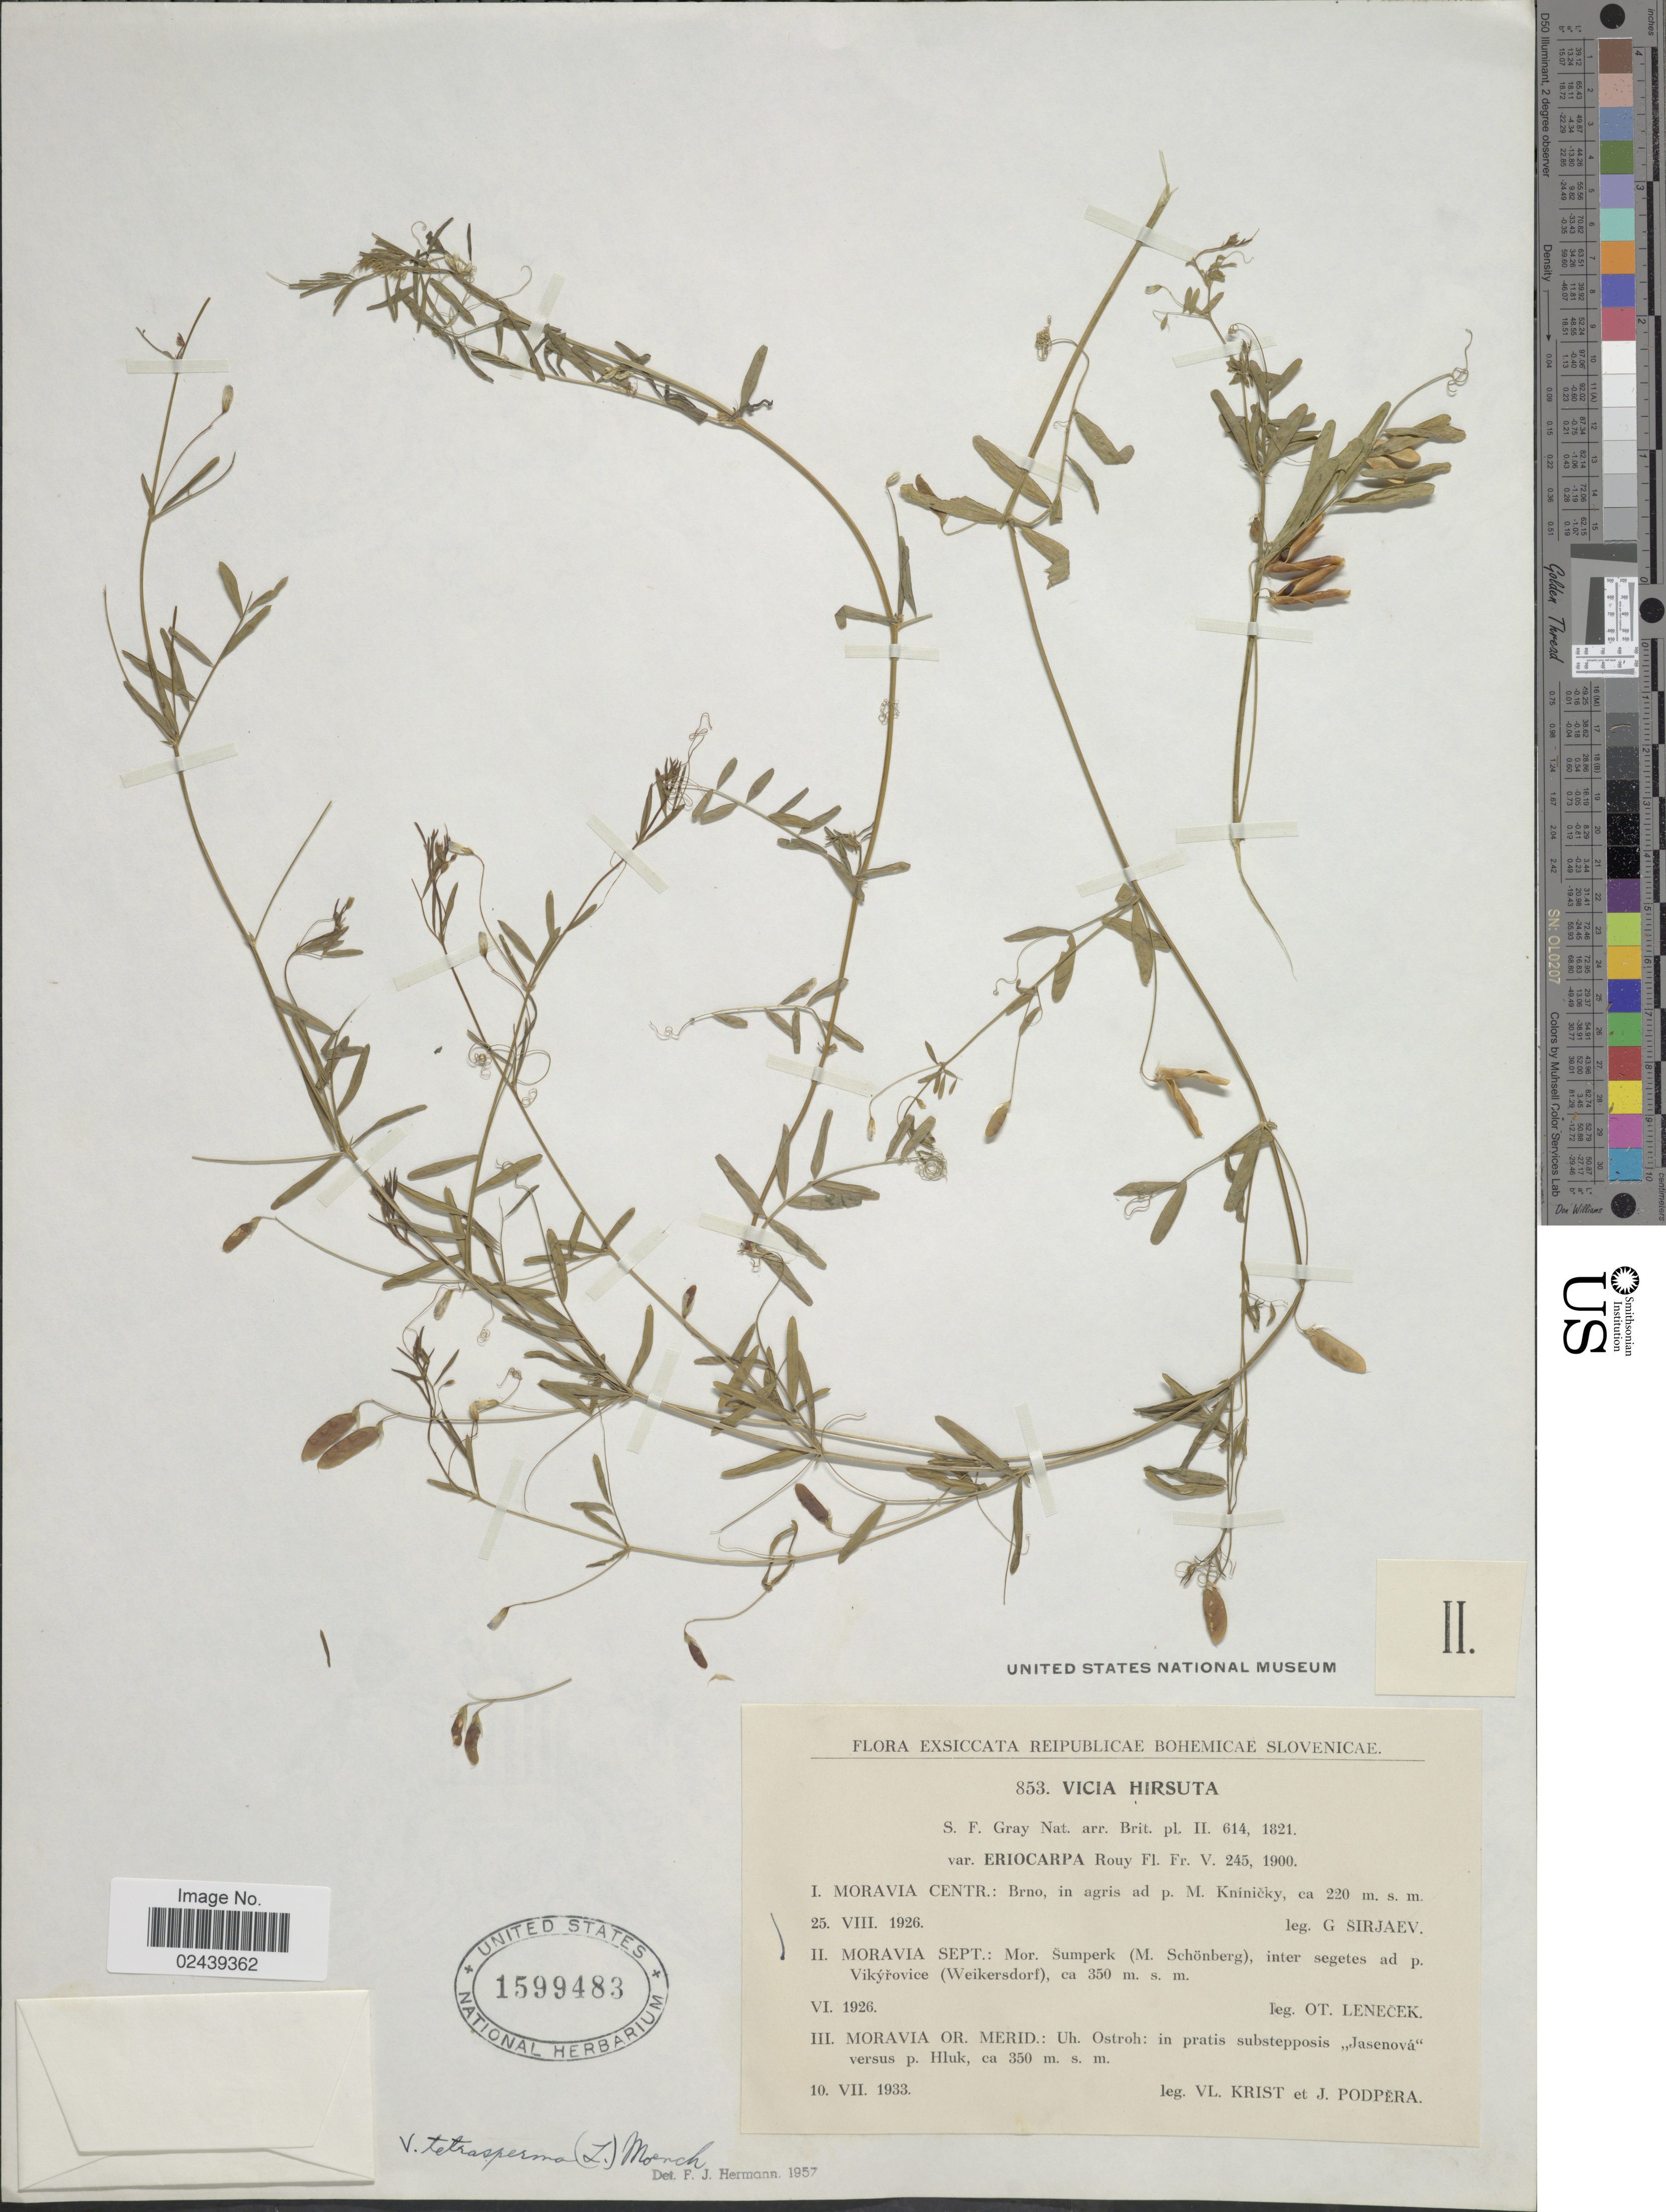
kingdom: Plantae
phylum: Tracheophyta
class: Magnoliopsida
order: Fabales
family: Fabaceae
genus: Vicia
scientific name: Vicia tetrasperma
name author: (L.) Schreb.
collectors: O. Lenecek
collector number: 853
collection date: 1926-06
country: Slovenia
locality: Moravia Sept.: Mor. Sumperk (M. Schonberg) inter segetes ad p. Vikyrovice (Weikersdorf)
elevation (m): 350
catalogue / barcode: US 1599483